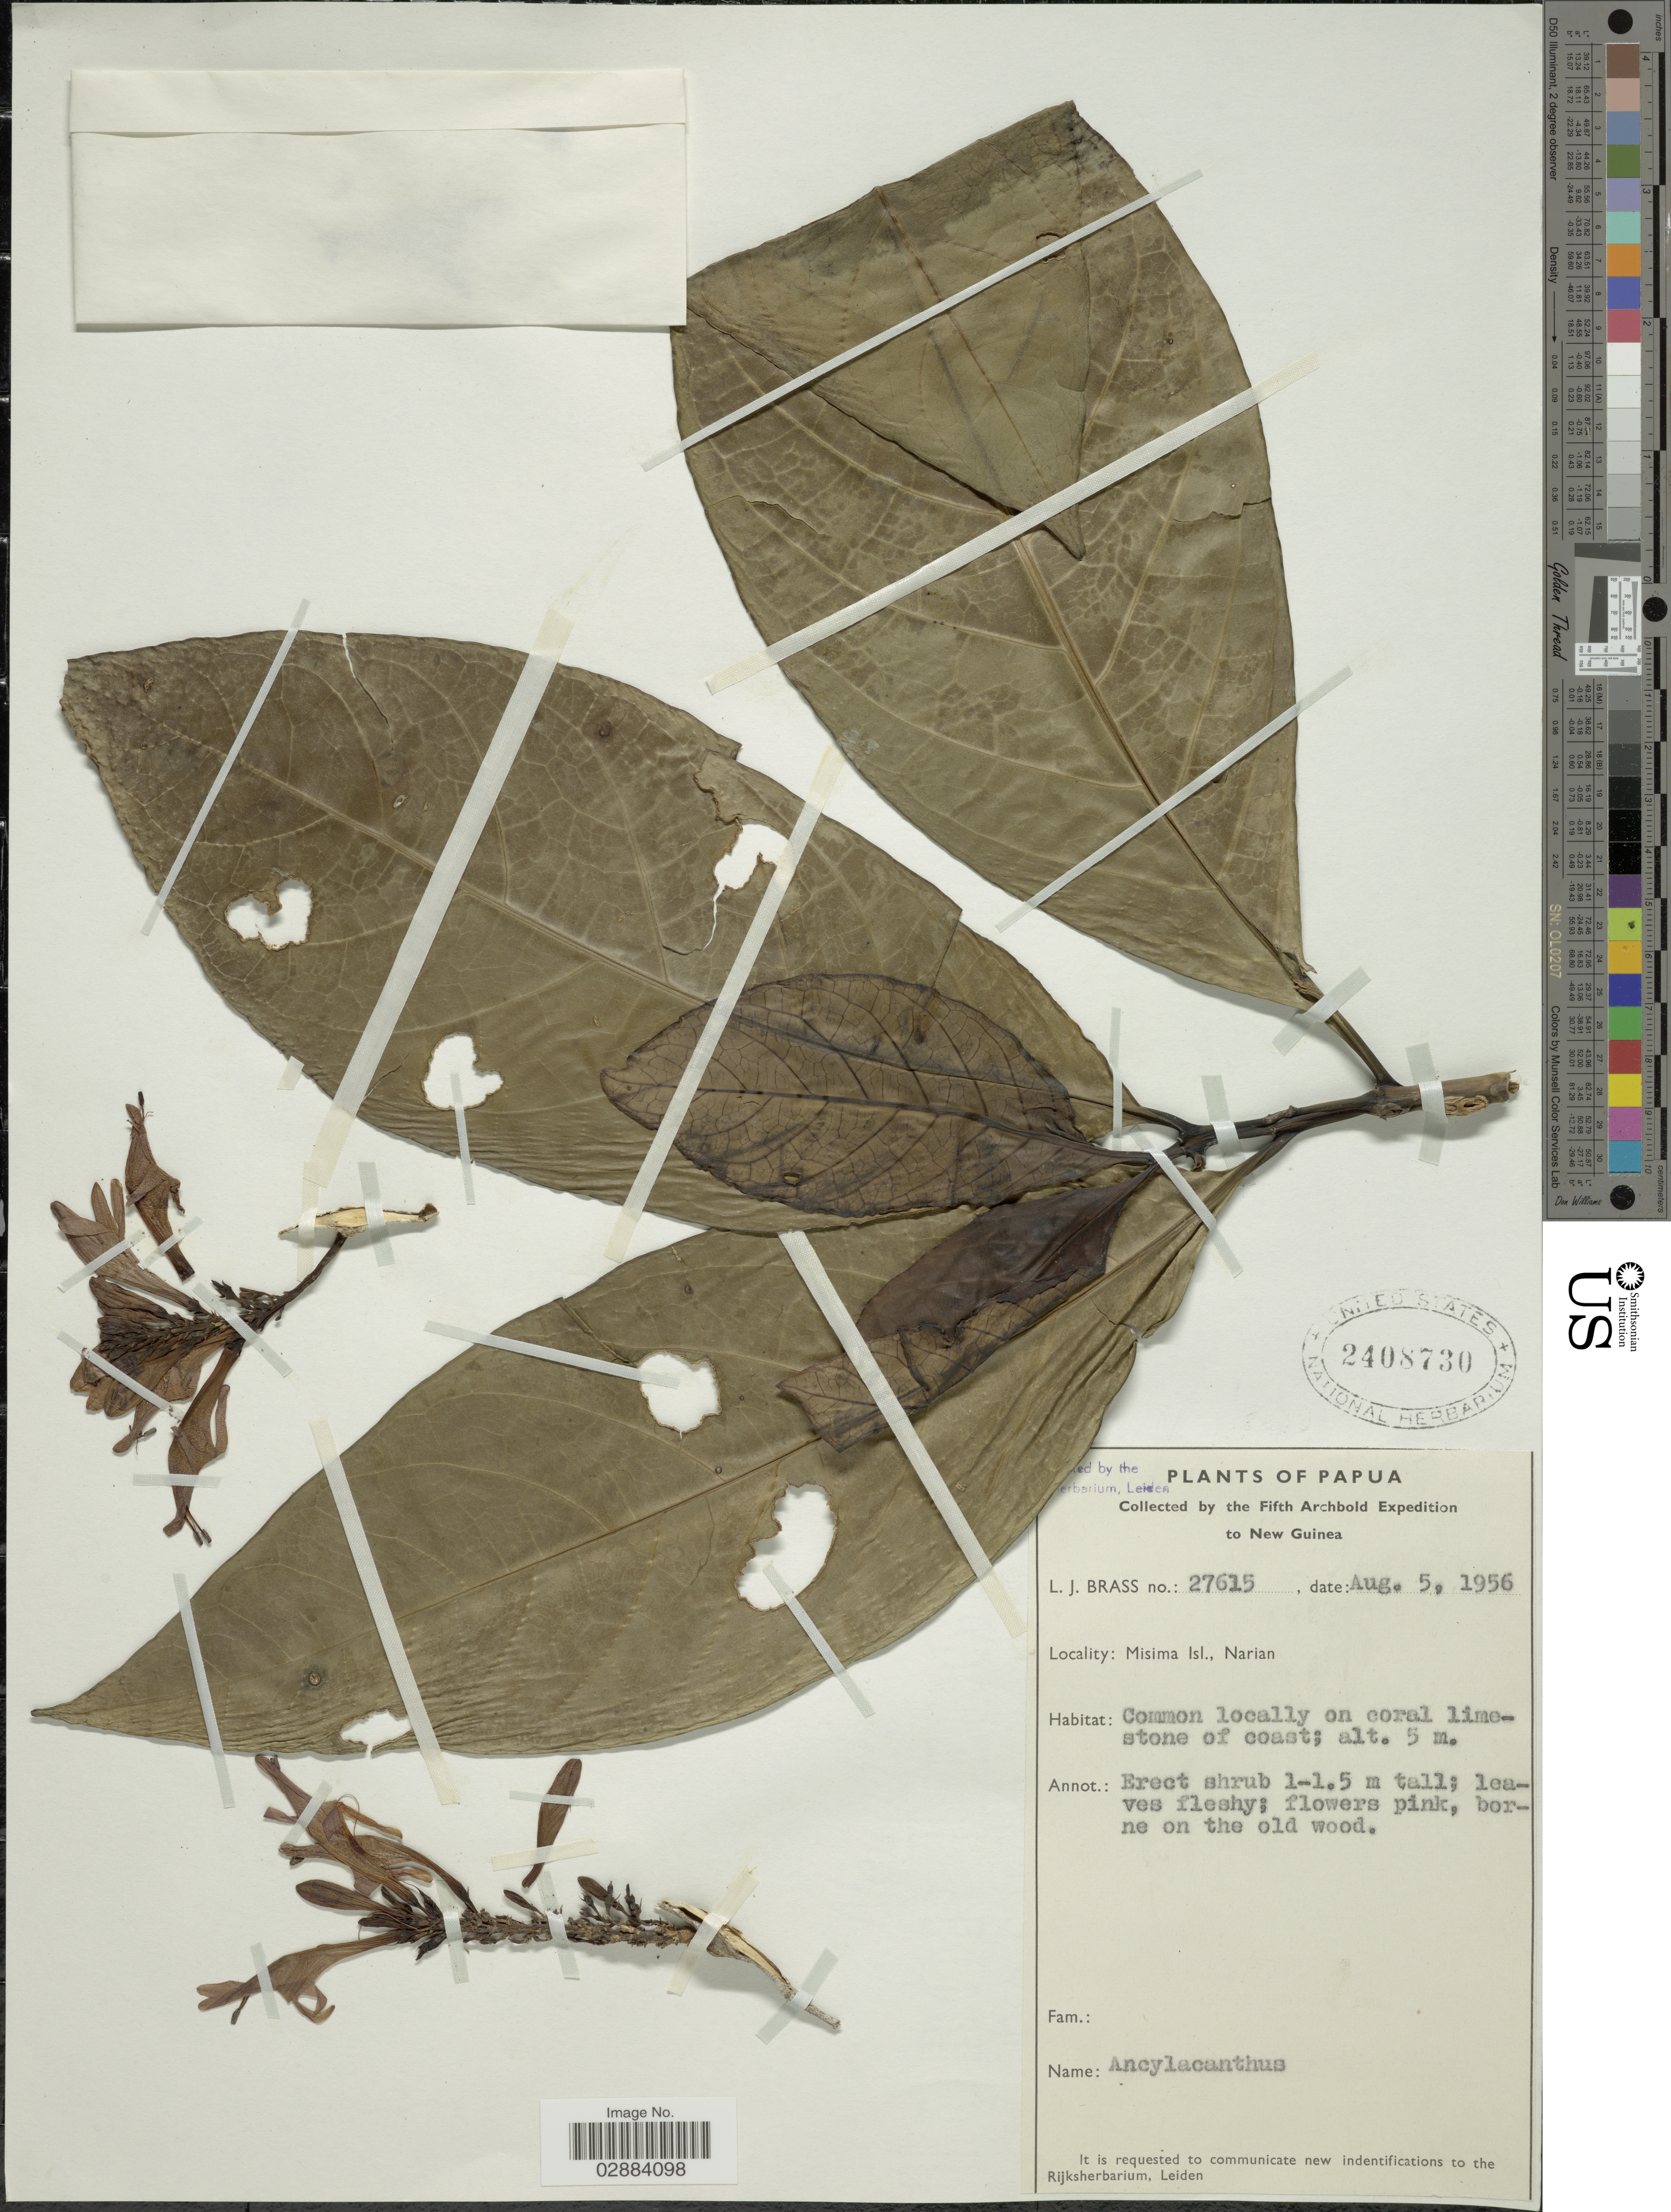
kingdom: Plantae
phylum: Tracheophyta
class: Magnoliopsida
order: Lamiales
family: Acanthaceae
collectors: L. J. Brass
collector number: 27615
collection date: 1956-08-05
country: Papua New Guinea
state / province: Milne Bay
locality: Papua to New Guinea. Misima Isl., Narian.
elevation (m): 5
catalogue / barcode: US 2408730